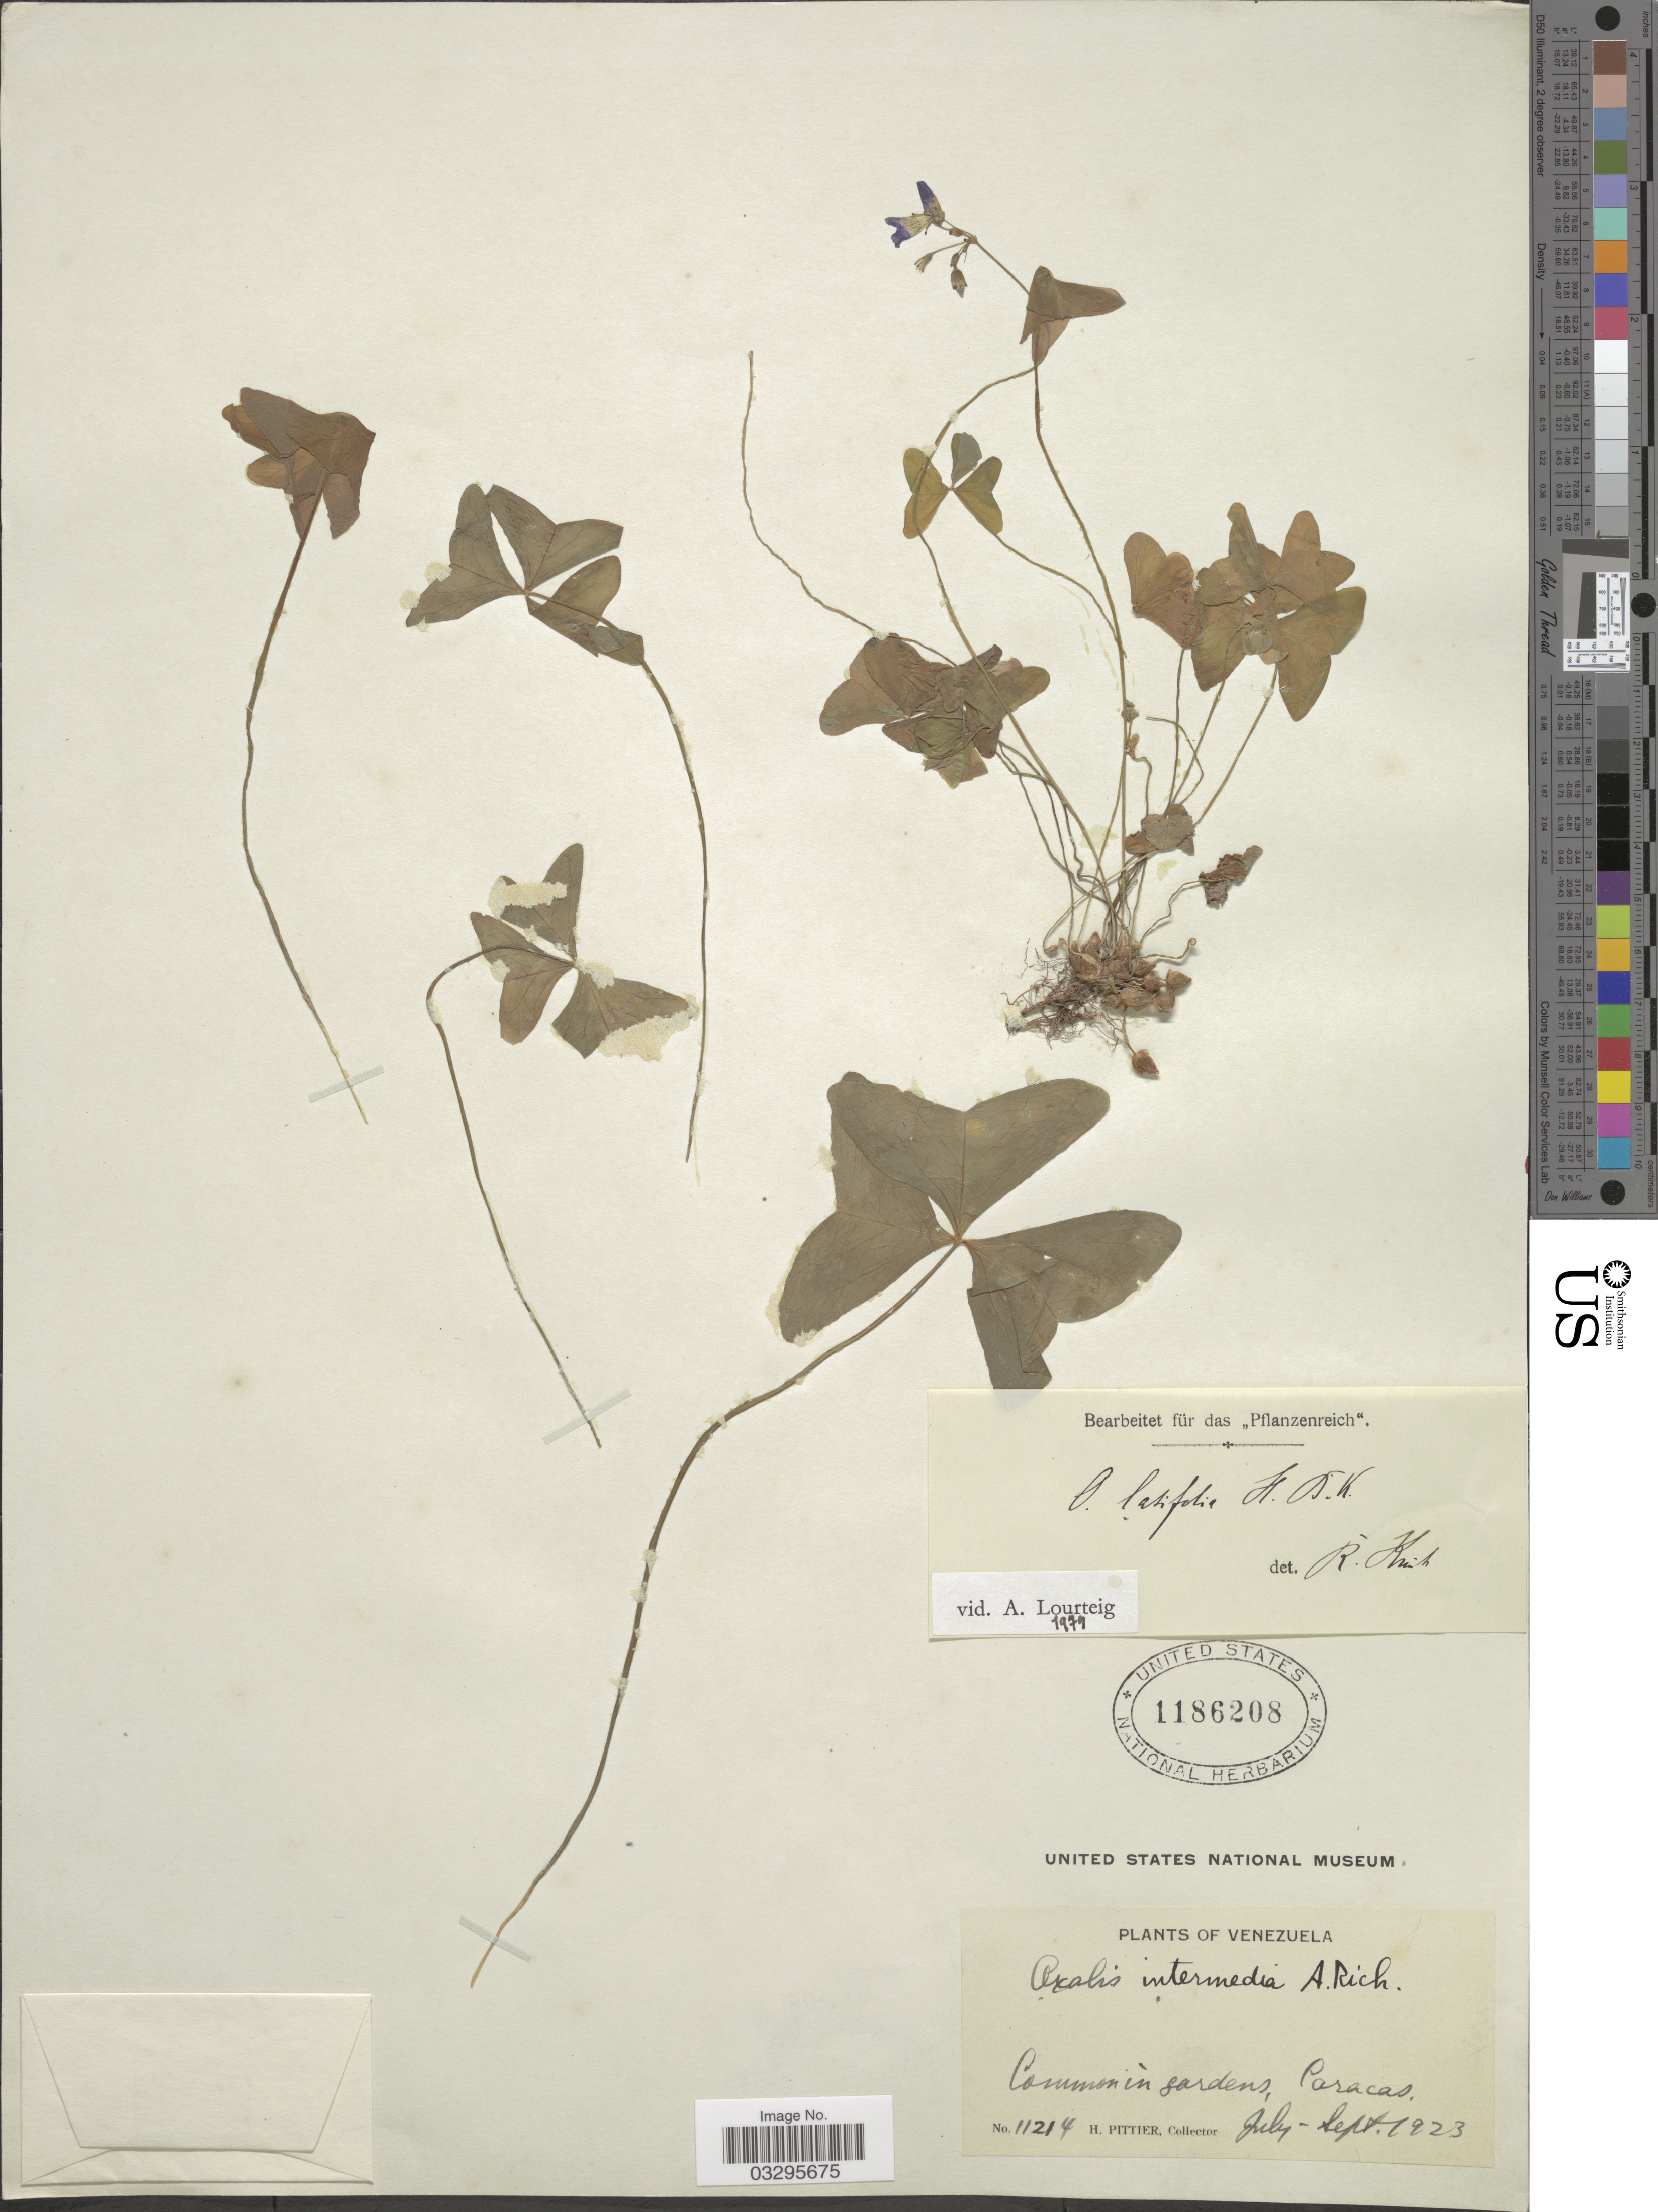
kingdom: Plantae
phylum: Tracheophyta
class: Magnoliopsida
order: Oxalidales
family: Oxalidaceae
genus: Oxalis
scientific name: Oxalis latifolia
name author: Kunth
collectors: H. F. Pittier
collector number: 11214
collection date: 1923-07/1923-09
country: Venezuela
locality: Common in gardens, Paracas.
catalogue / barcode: US 1186208